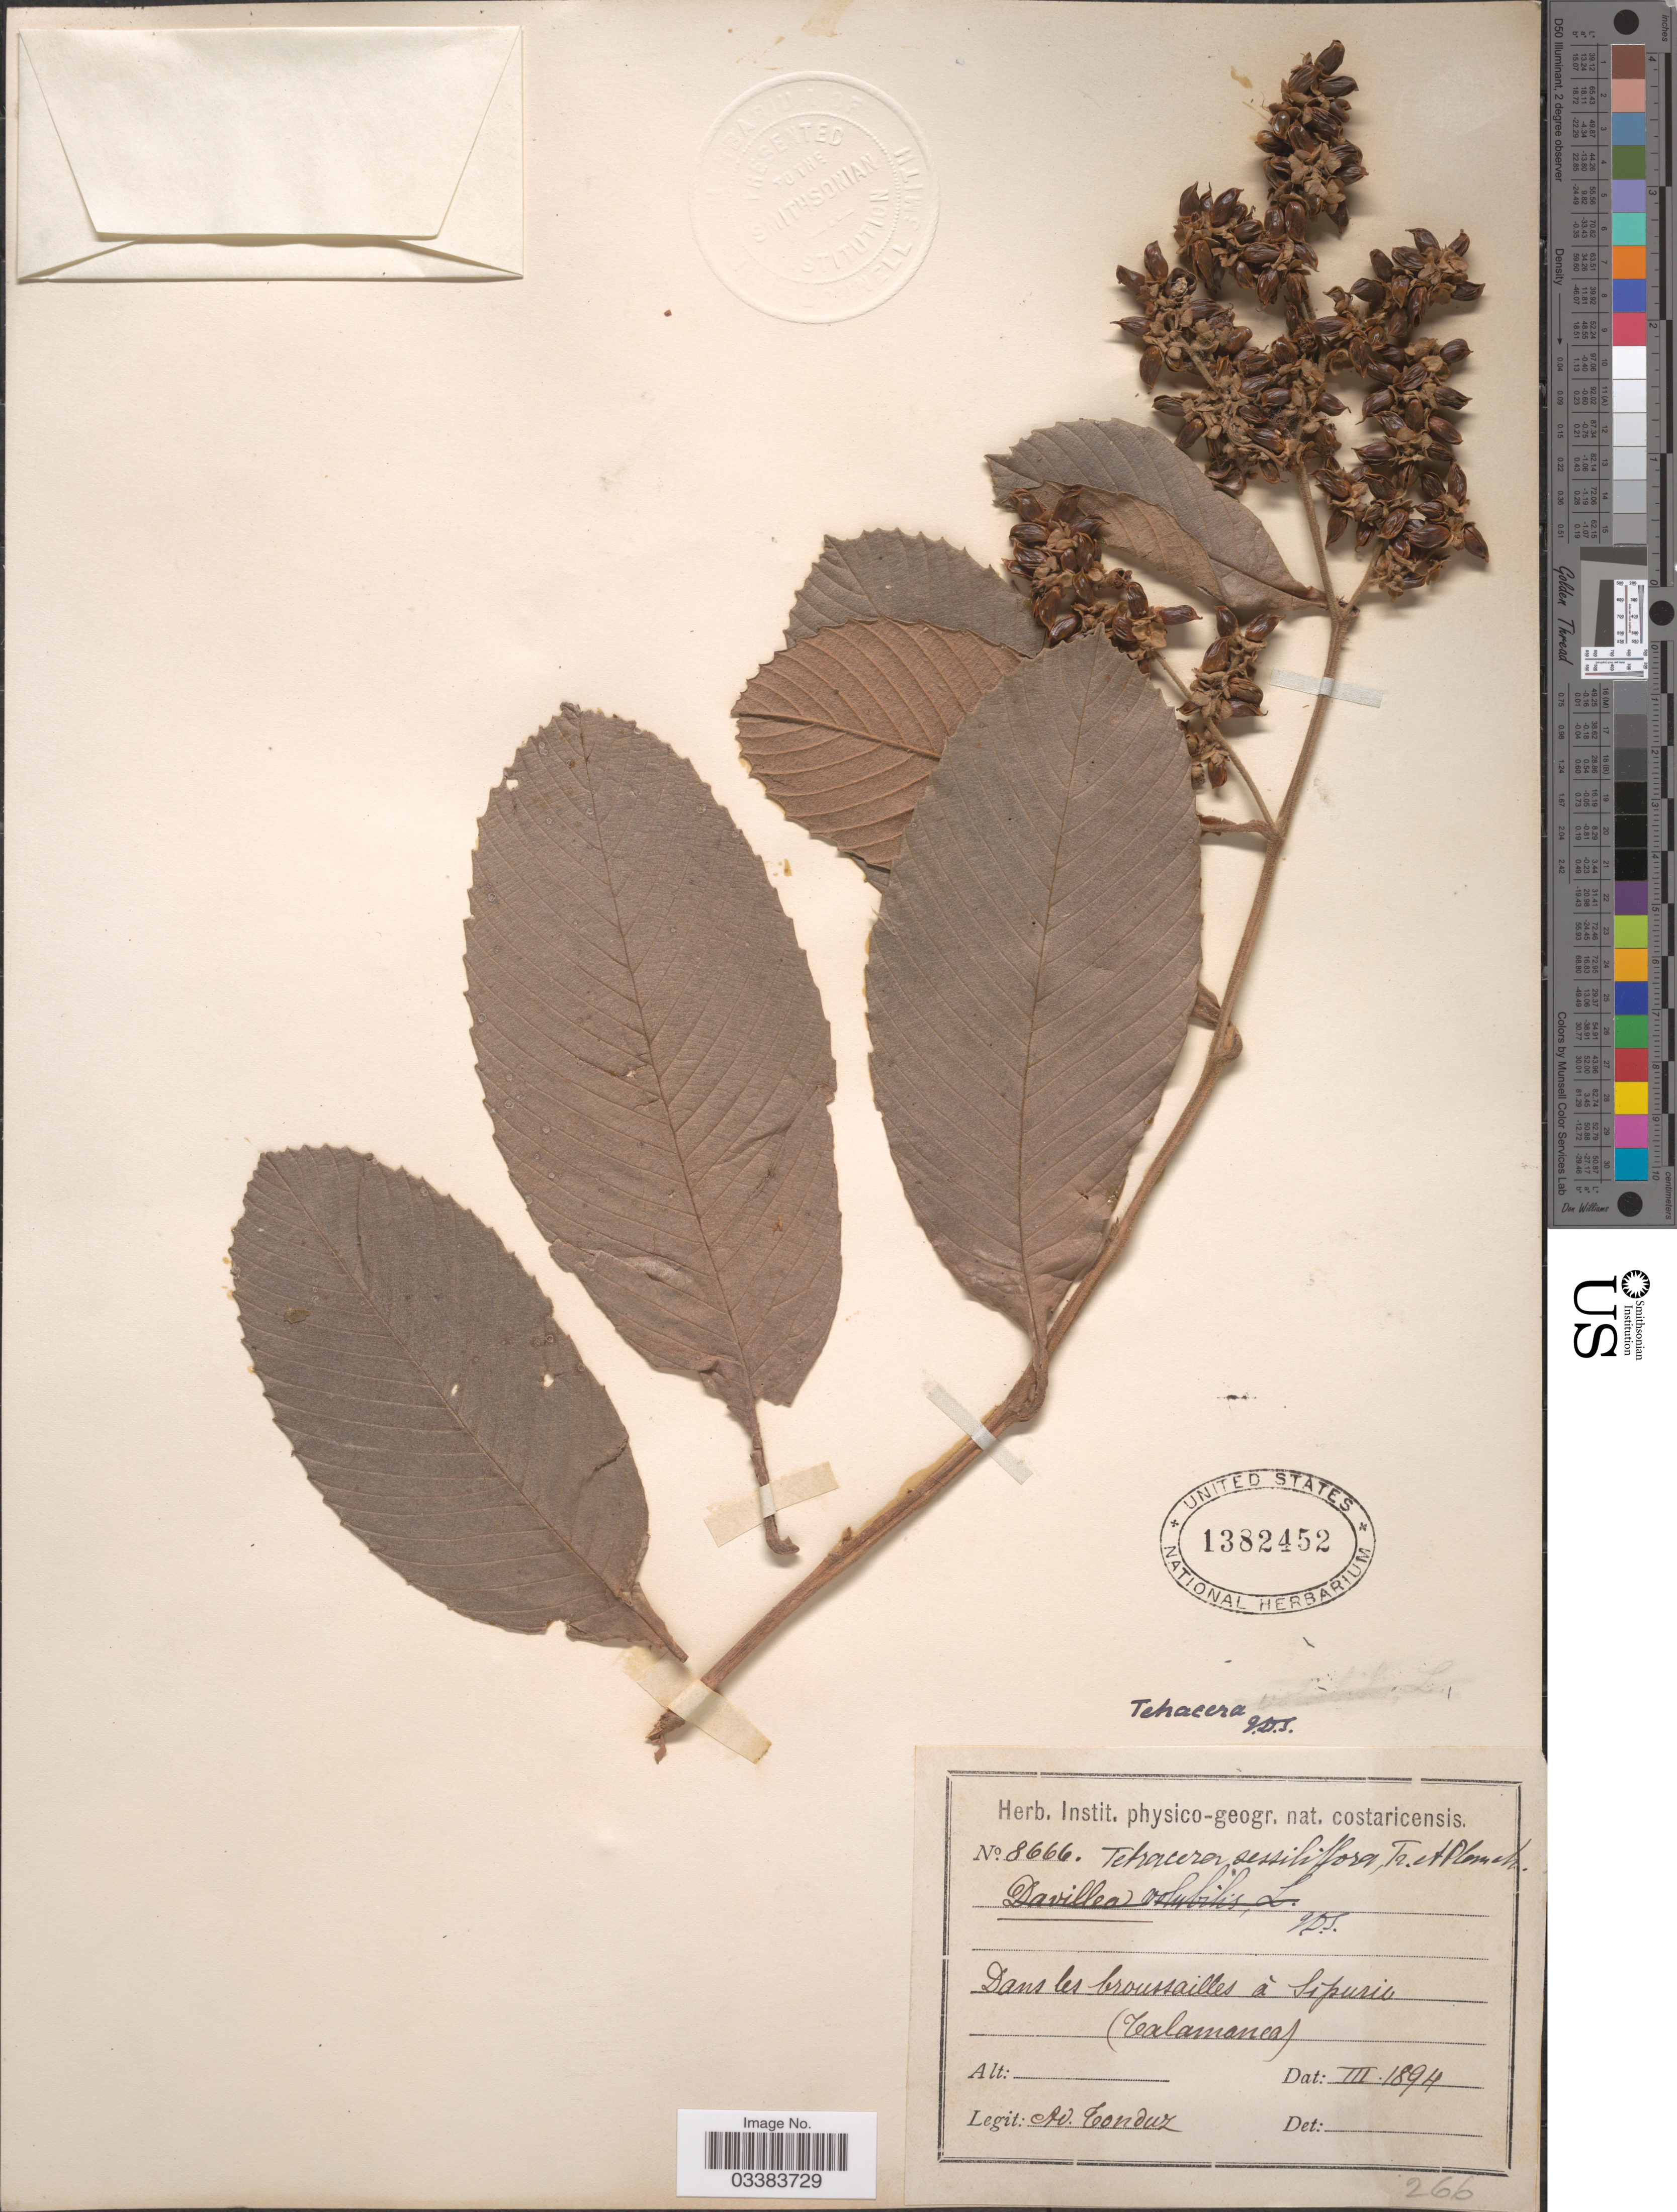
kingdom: Plantae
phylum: Tracheophyta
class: Magnoliopsida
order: Dilleniales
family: Dilleniaceae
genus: Tetracera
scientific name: Tetracera sessiliflora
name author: Triana & Planch.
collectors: A. Tonduz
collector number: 8666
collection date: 1894-03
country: Costa Rica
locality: Dans les brousailles à Sipuric (Talamanca).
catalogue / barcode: US 1382452